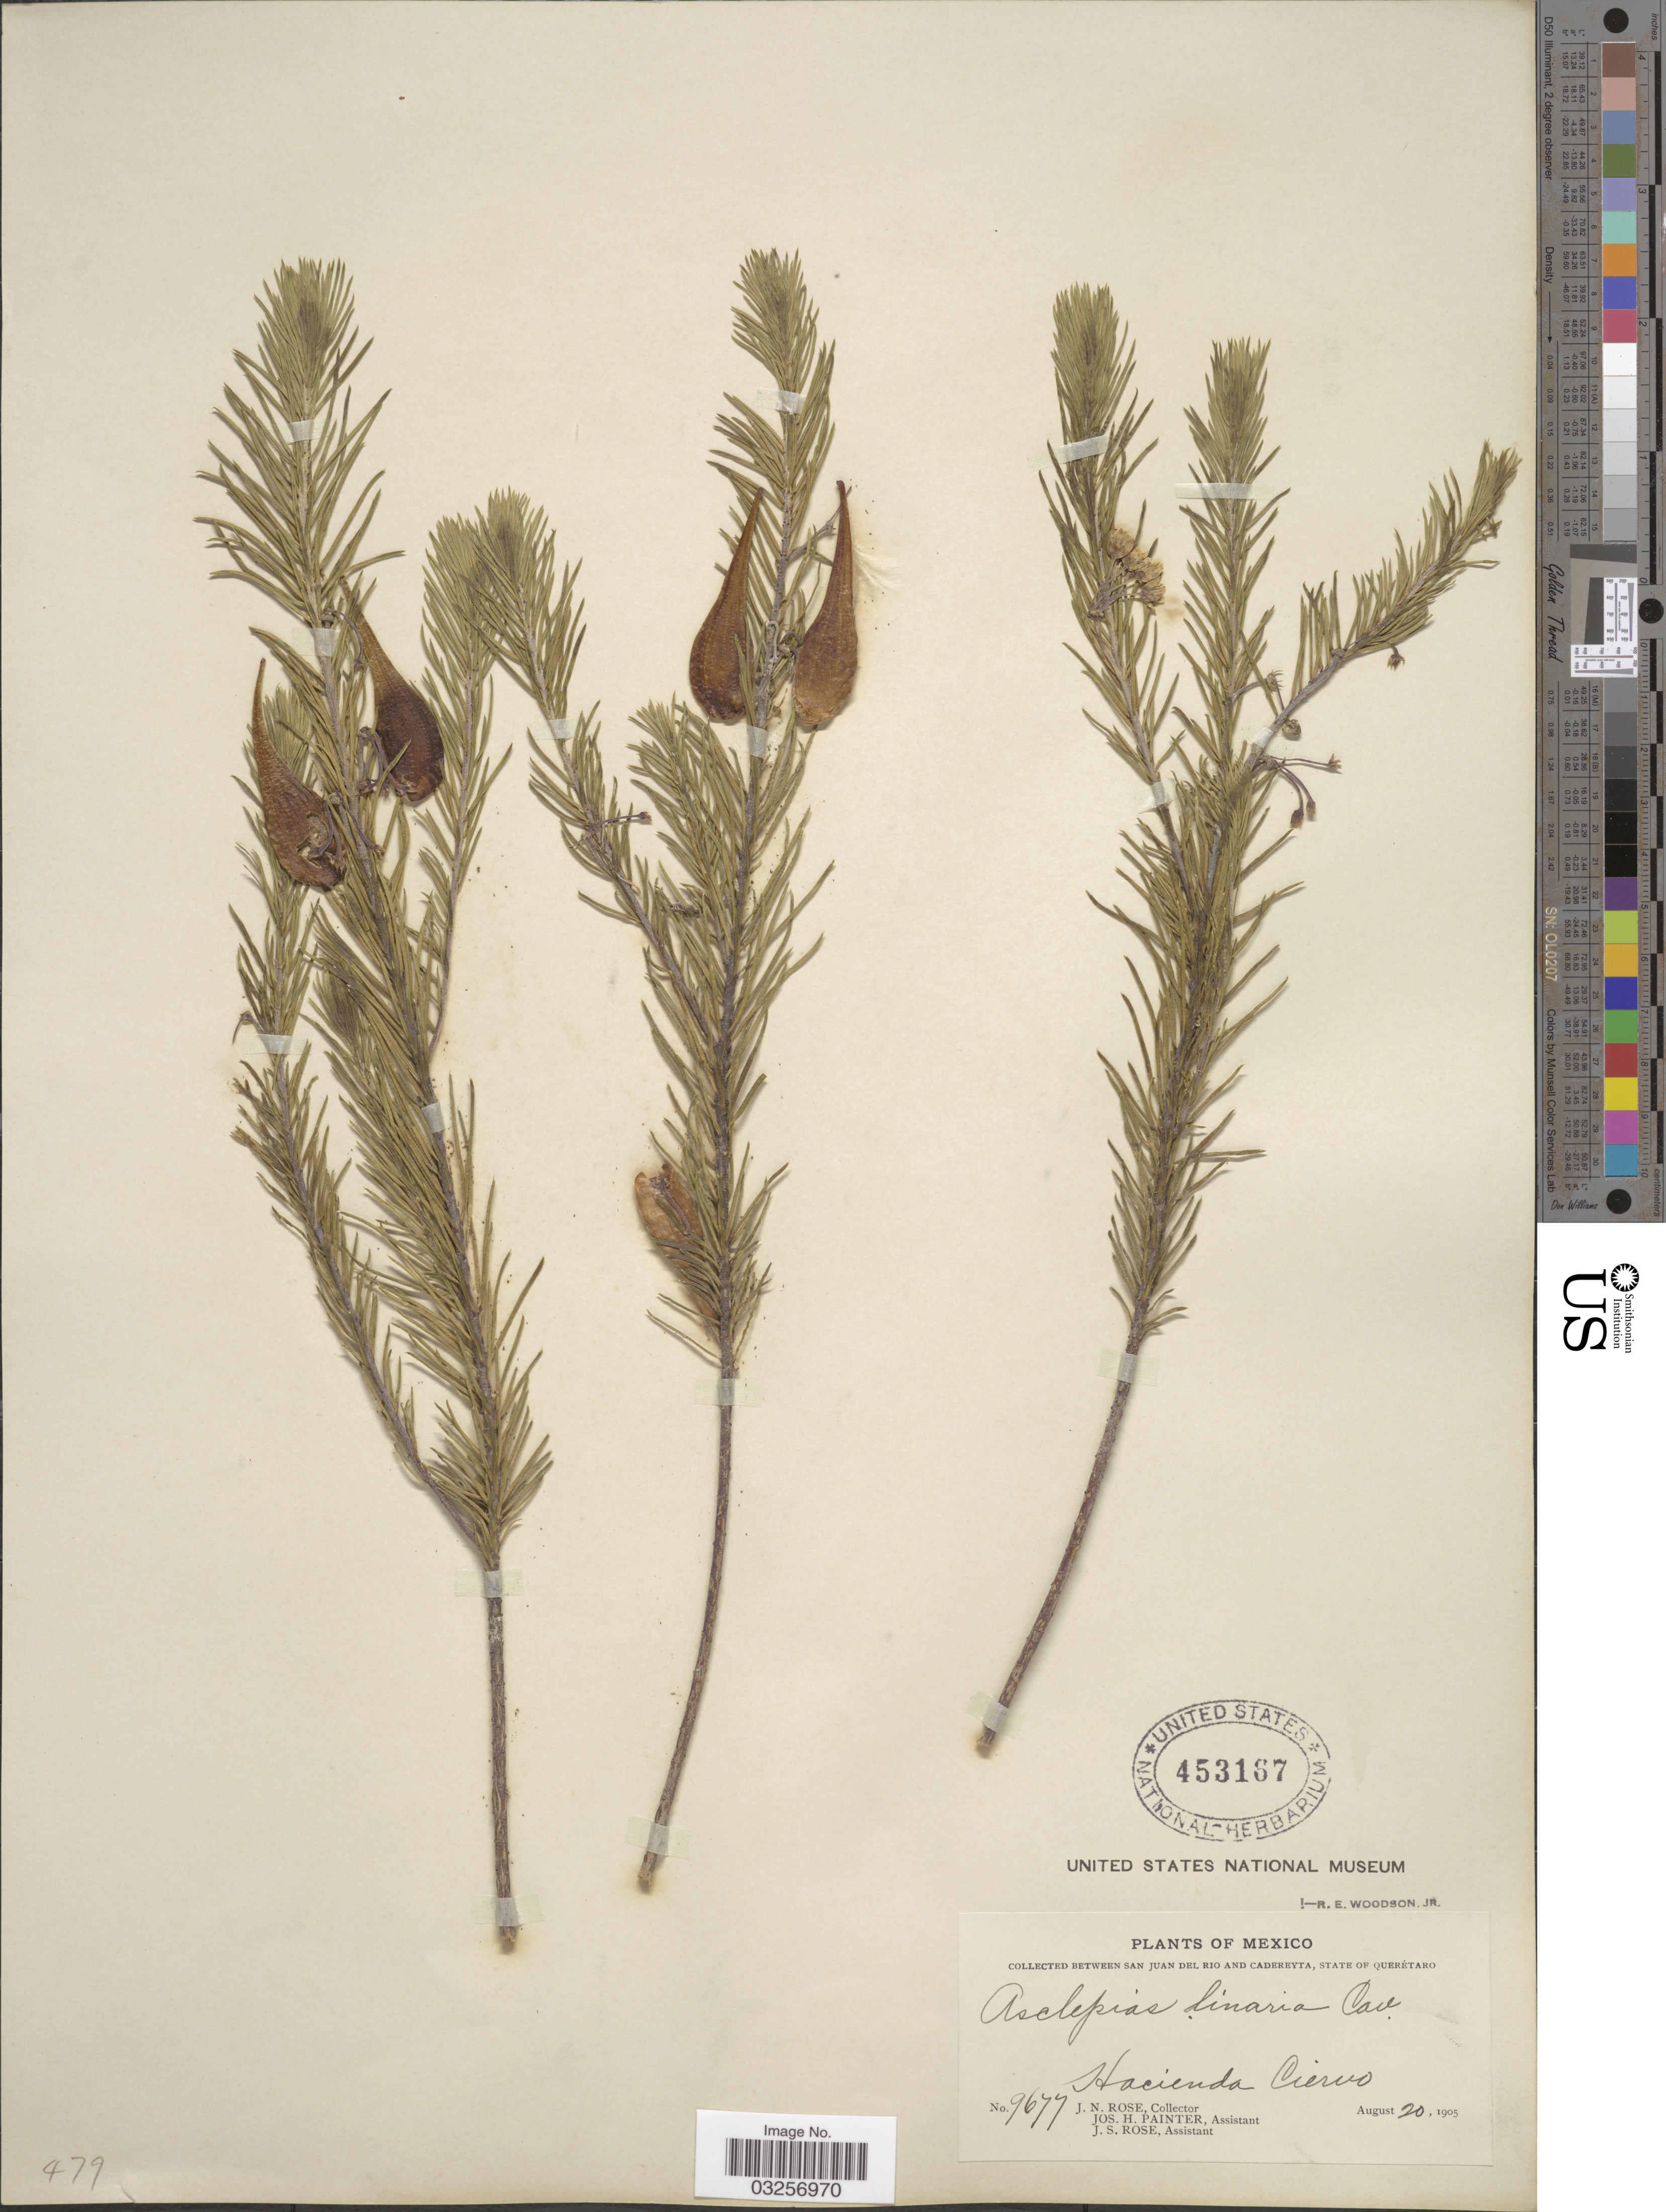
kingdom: Plantae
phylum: Tracheophyta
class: Magnoliopsida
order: Gentianales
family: Apocynaceae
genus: Asclepias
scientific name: Asclepias linaria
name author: Cav.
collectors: J. N. Rose, J. H. Painter & J. S. Rose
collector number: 9677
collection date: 1905-08-20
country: Mexico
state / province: Querétaro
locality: Between San Juan del Rio and Cadereyta. Hacienda Ciervo.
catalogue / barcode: US 453167